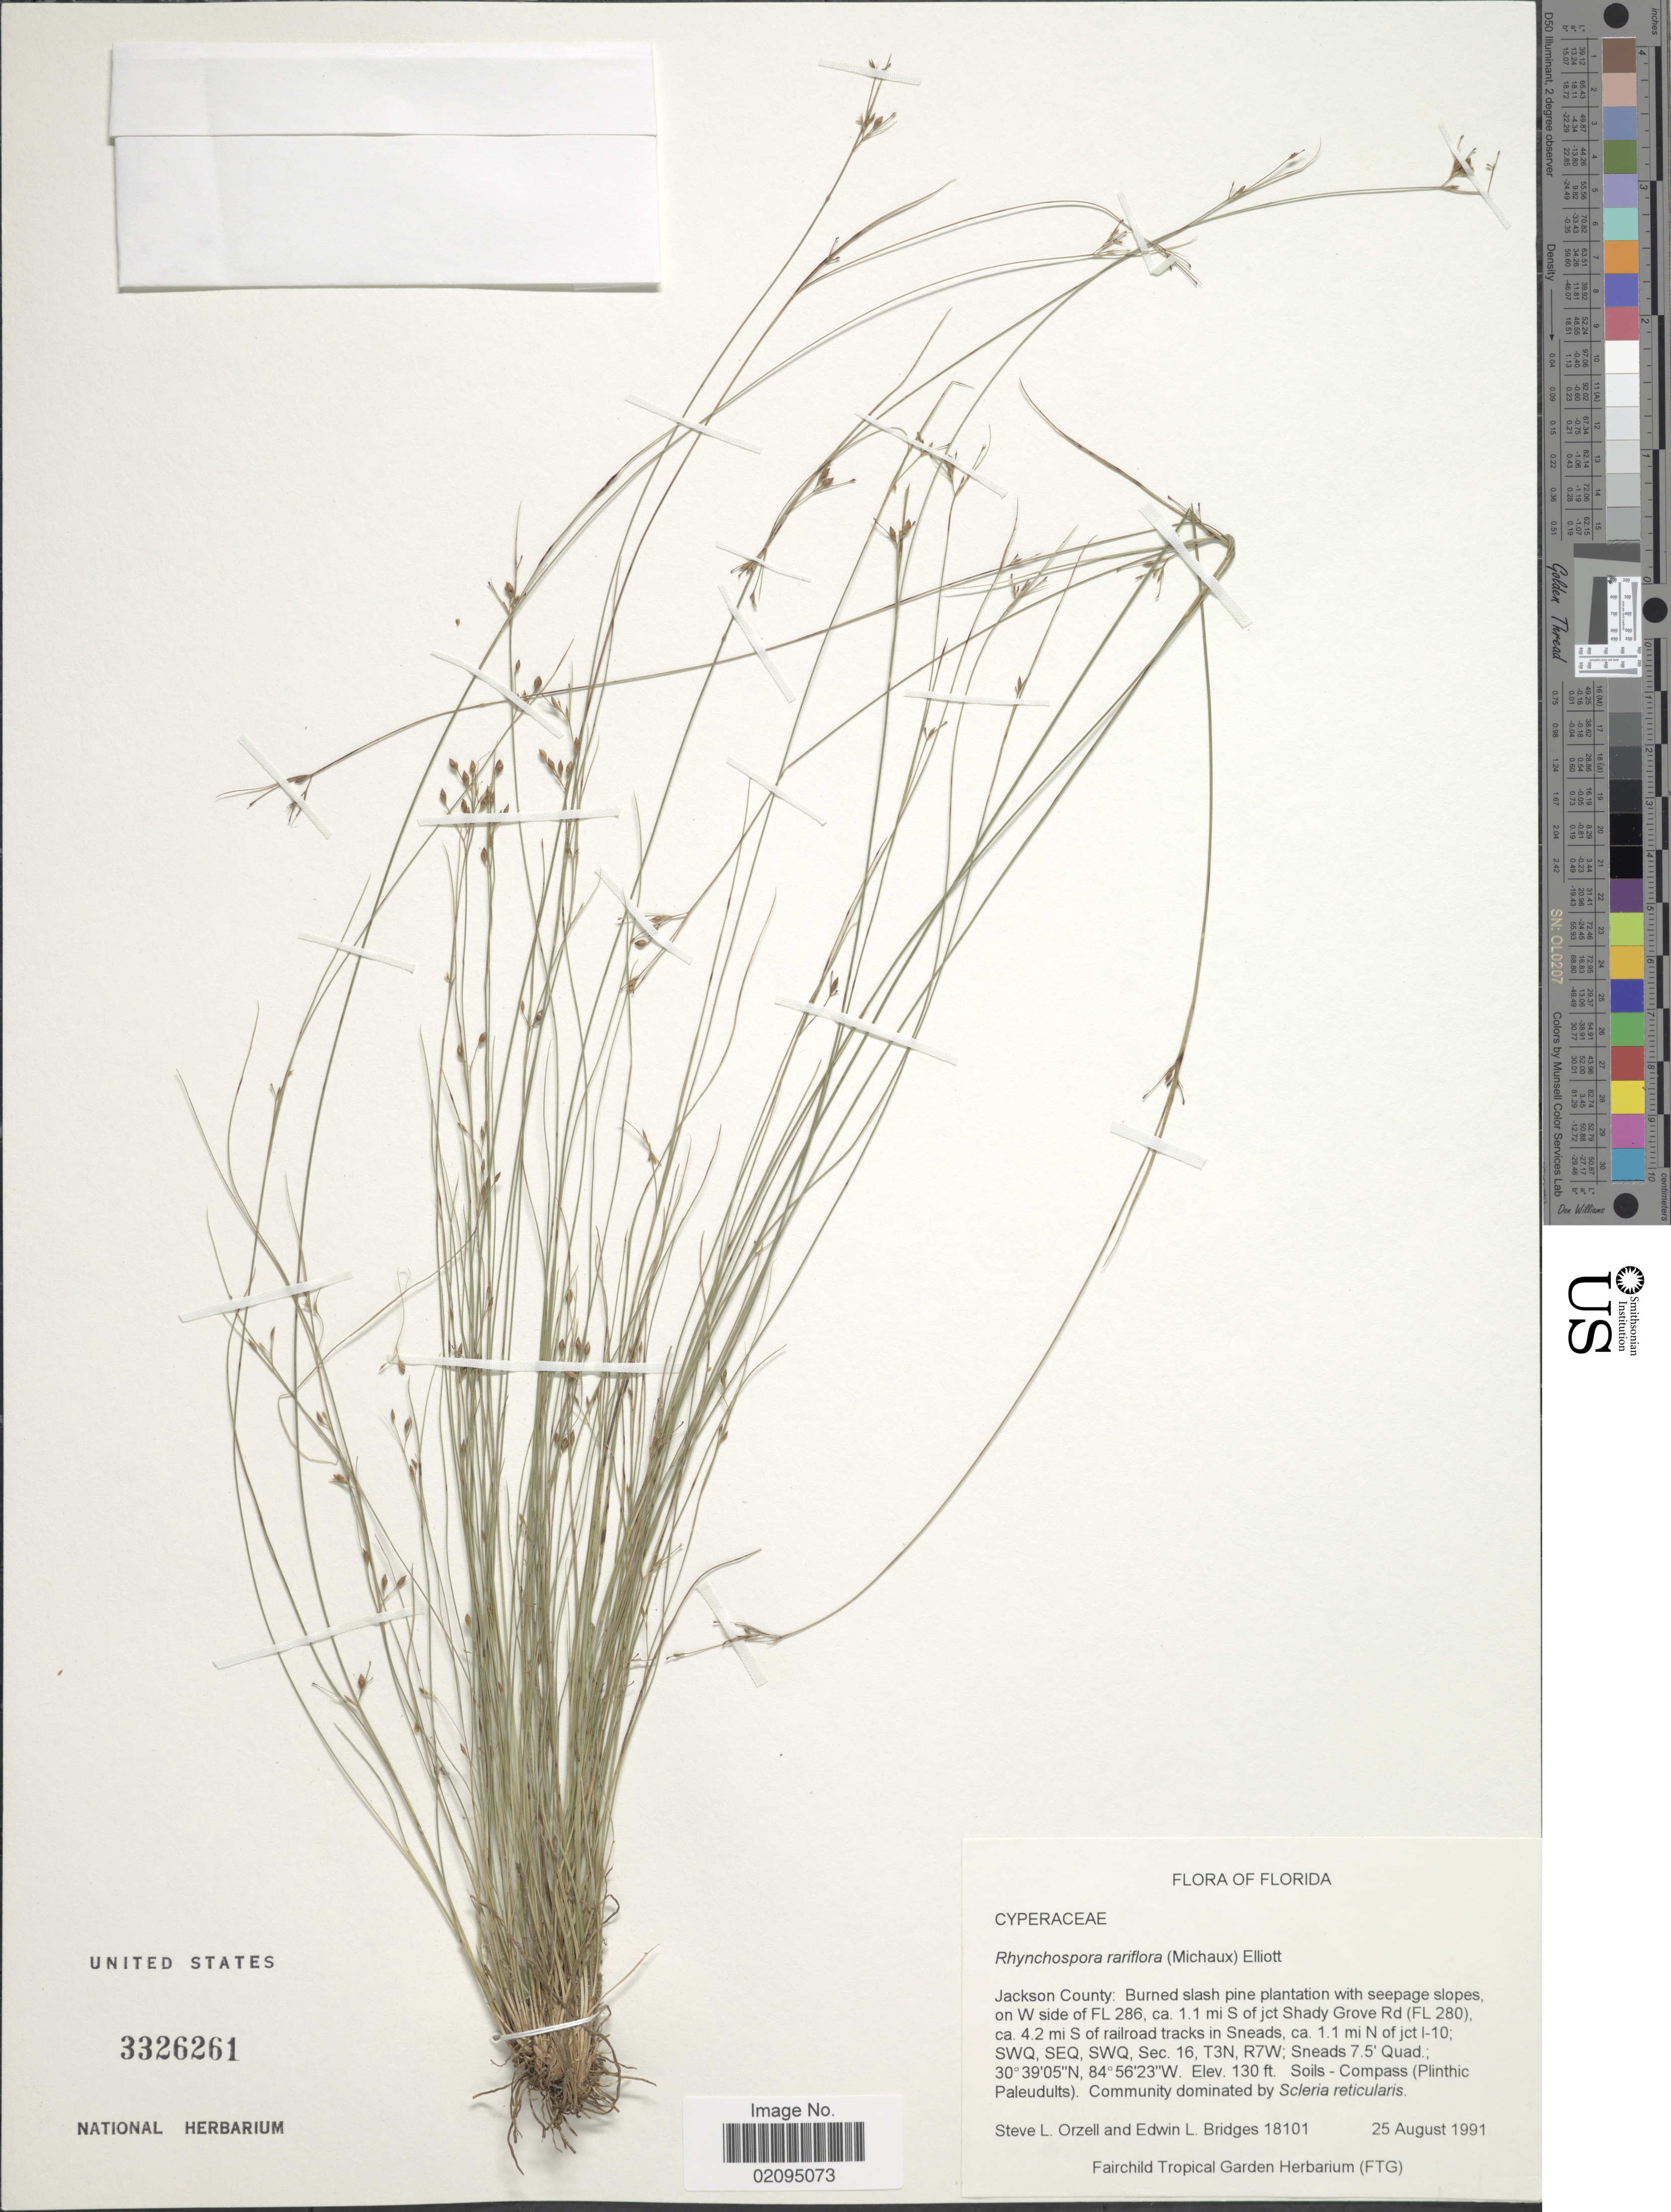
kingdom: Plantae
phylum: Tracheophyta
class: Liliopsida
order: Poales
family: Cyperaceae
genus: Rhynchospora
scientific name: Rhynchospora rariflora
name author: (Michx.) Elliott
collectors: S. Orzell & E. Bridges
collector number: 18101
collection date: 1991-08-25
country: United States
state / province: Florida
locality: Jackson Cpounty: on W side of Fl 286, ca. 1.1 mi S of jct Shady Grove Rd (FL 280), ca. 4.2 mi S of railroad tracks in Sneads, ca. 1.1 mi N of jct I-10; SWQ, SEQ, SWQ, Sec. 16, T3N, R7W, Sneads 7.5' Quad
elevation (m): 40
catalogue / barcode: US 3326261